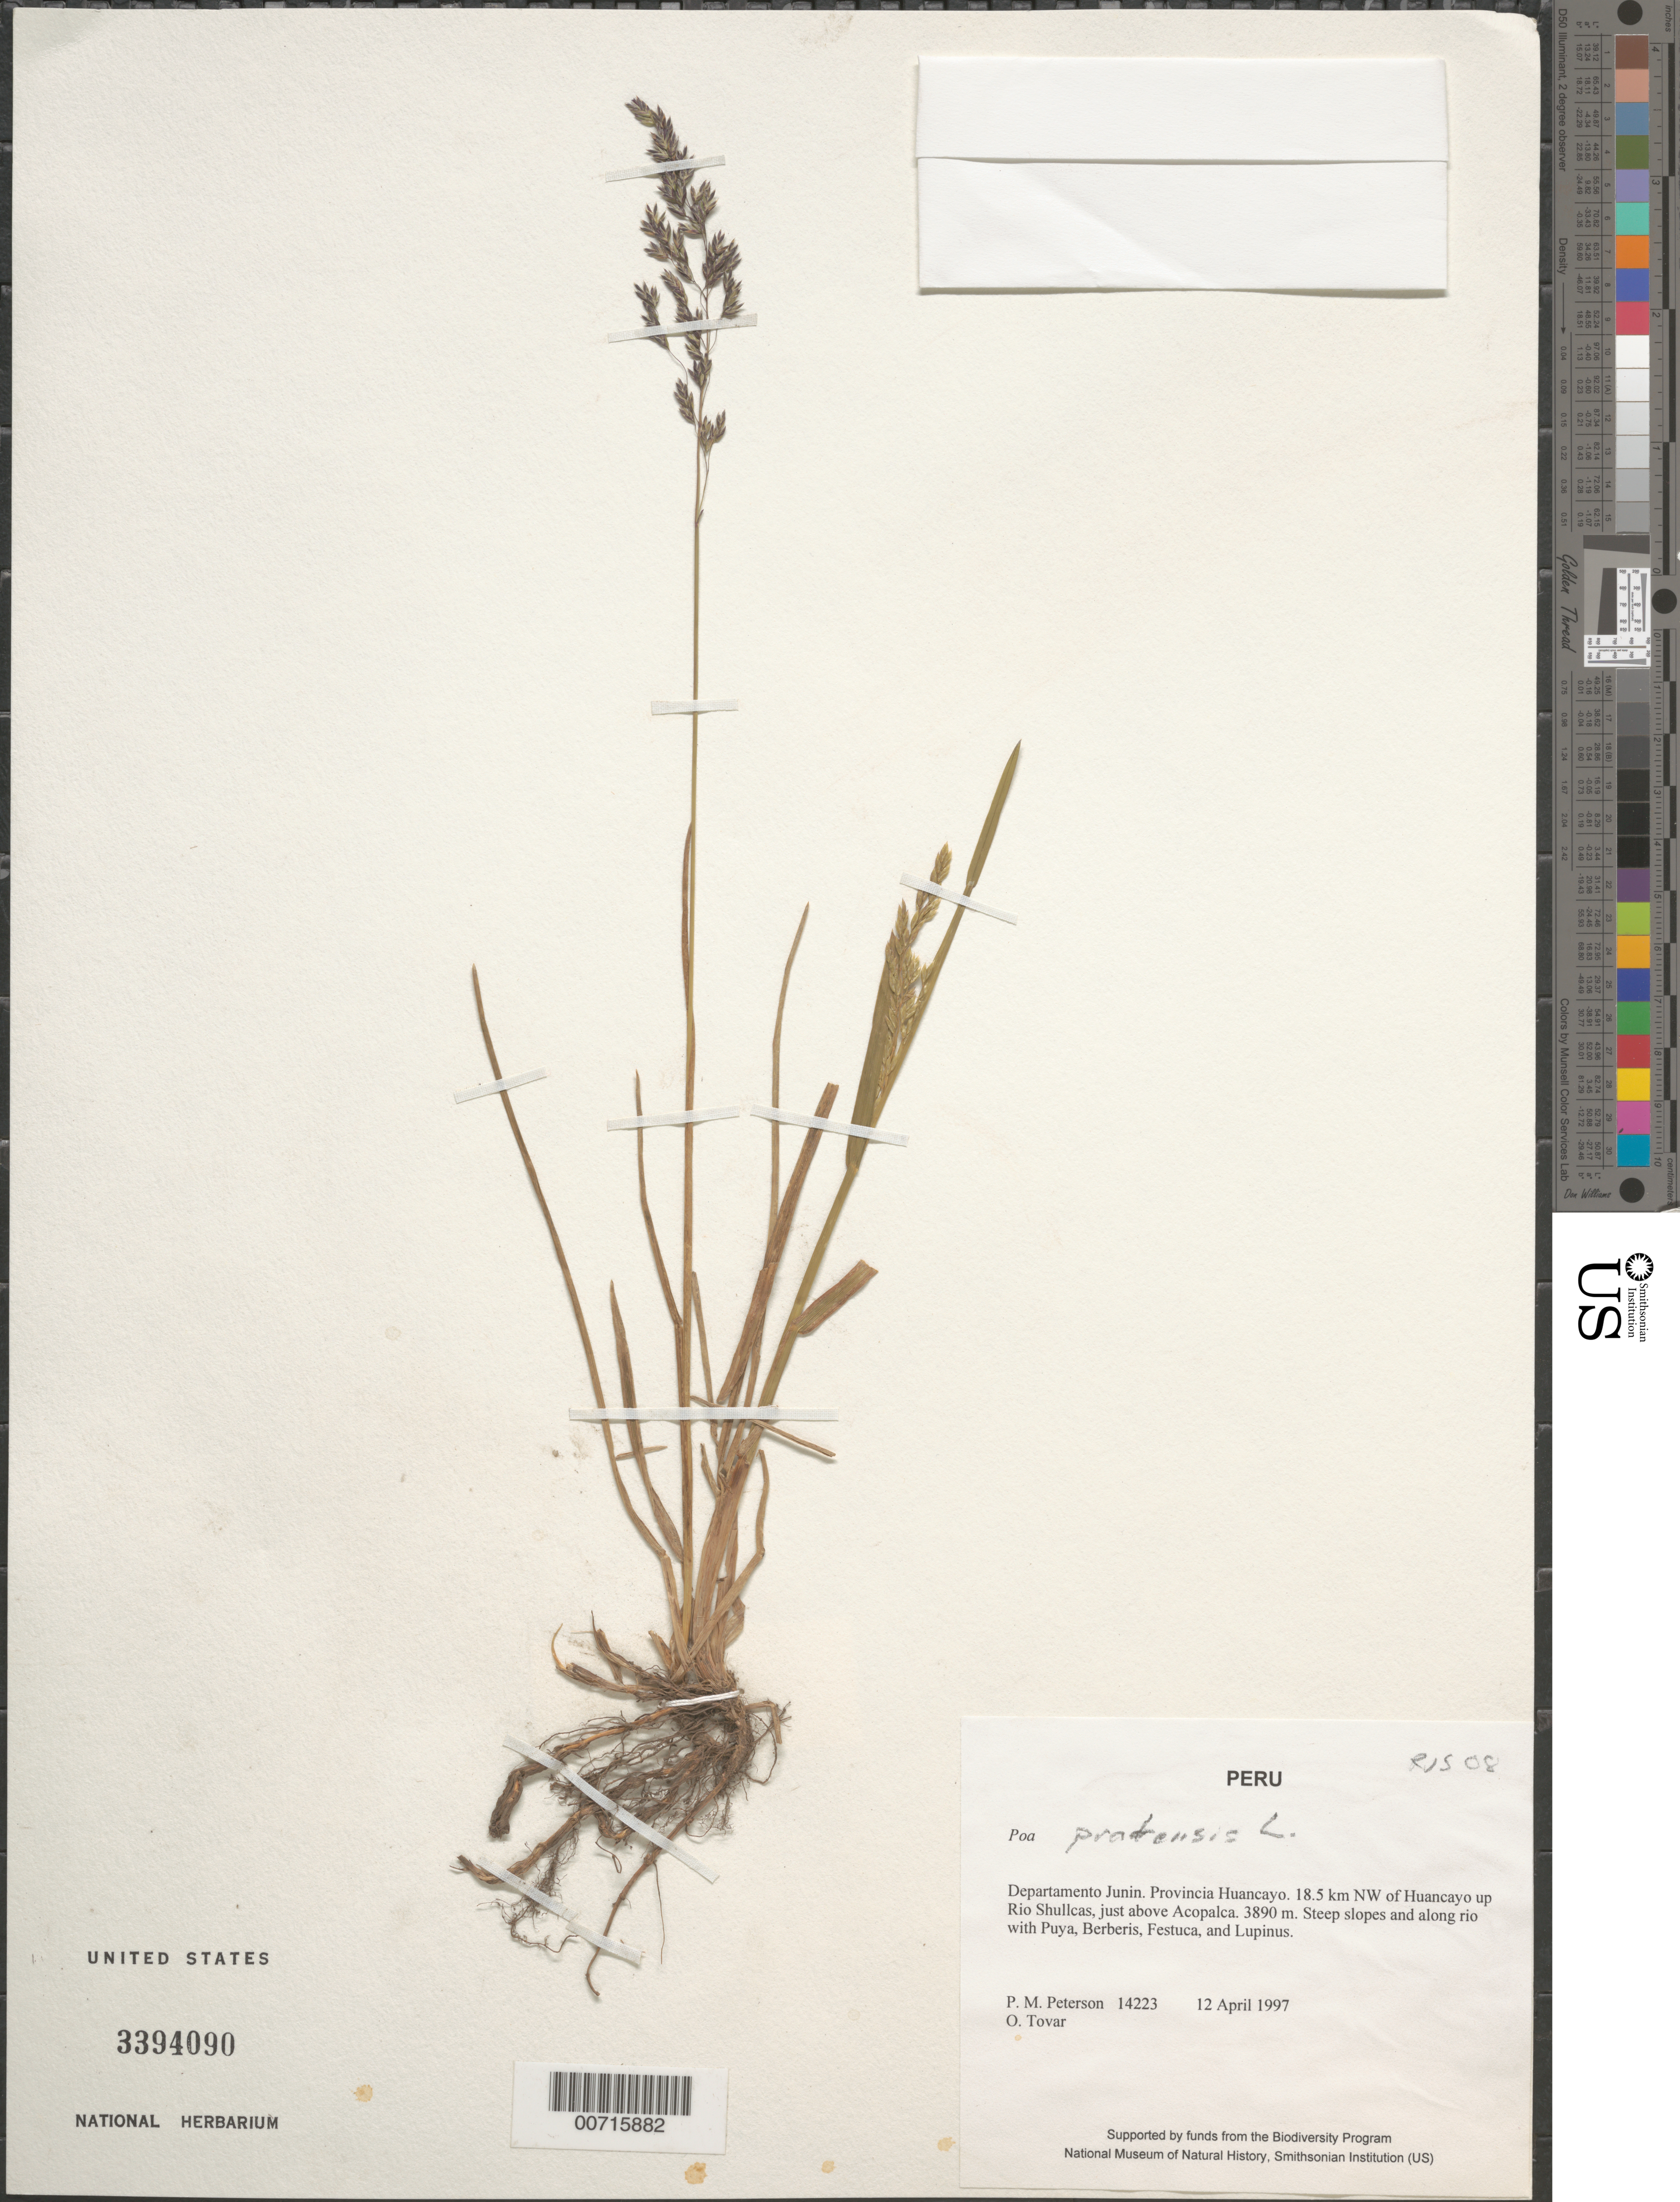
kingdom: Plantae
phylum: Tracheophyta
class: Liliopsida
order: Poales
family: Poaceae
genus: Poa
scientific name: Poa pratensis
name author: L.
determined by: Soreng, Robert J., Research Associate (BOT), Smithsonian Institution - National Museum of Natural History (UNITED STATES)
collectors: P. M. Peterson & Ó. Tovar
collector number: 14223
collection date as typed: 12 Apr 1997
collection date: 1997-04-12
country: Peru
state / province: Junín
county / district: Huancayo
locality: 18.5 km NW of Huancayo up Rio Shullcas, just above Acopalca.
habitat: Steep slopes and along rio with Puya, Berberis, Festuca, and Lupinus.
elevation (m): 3890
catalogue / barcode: US 3394090